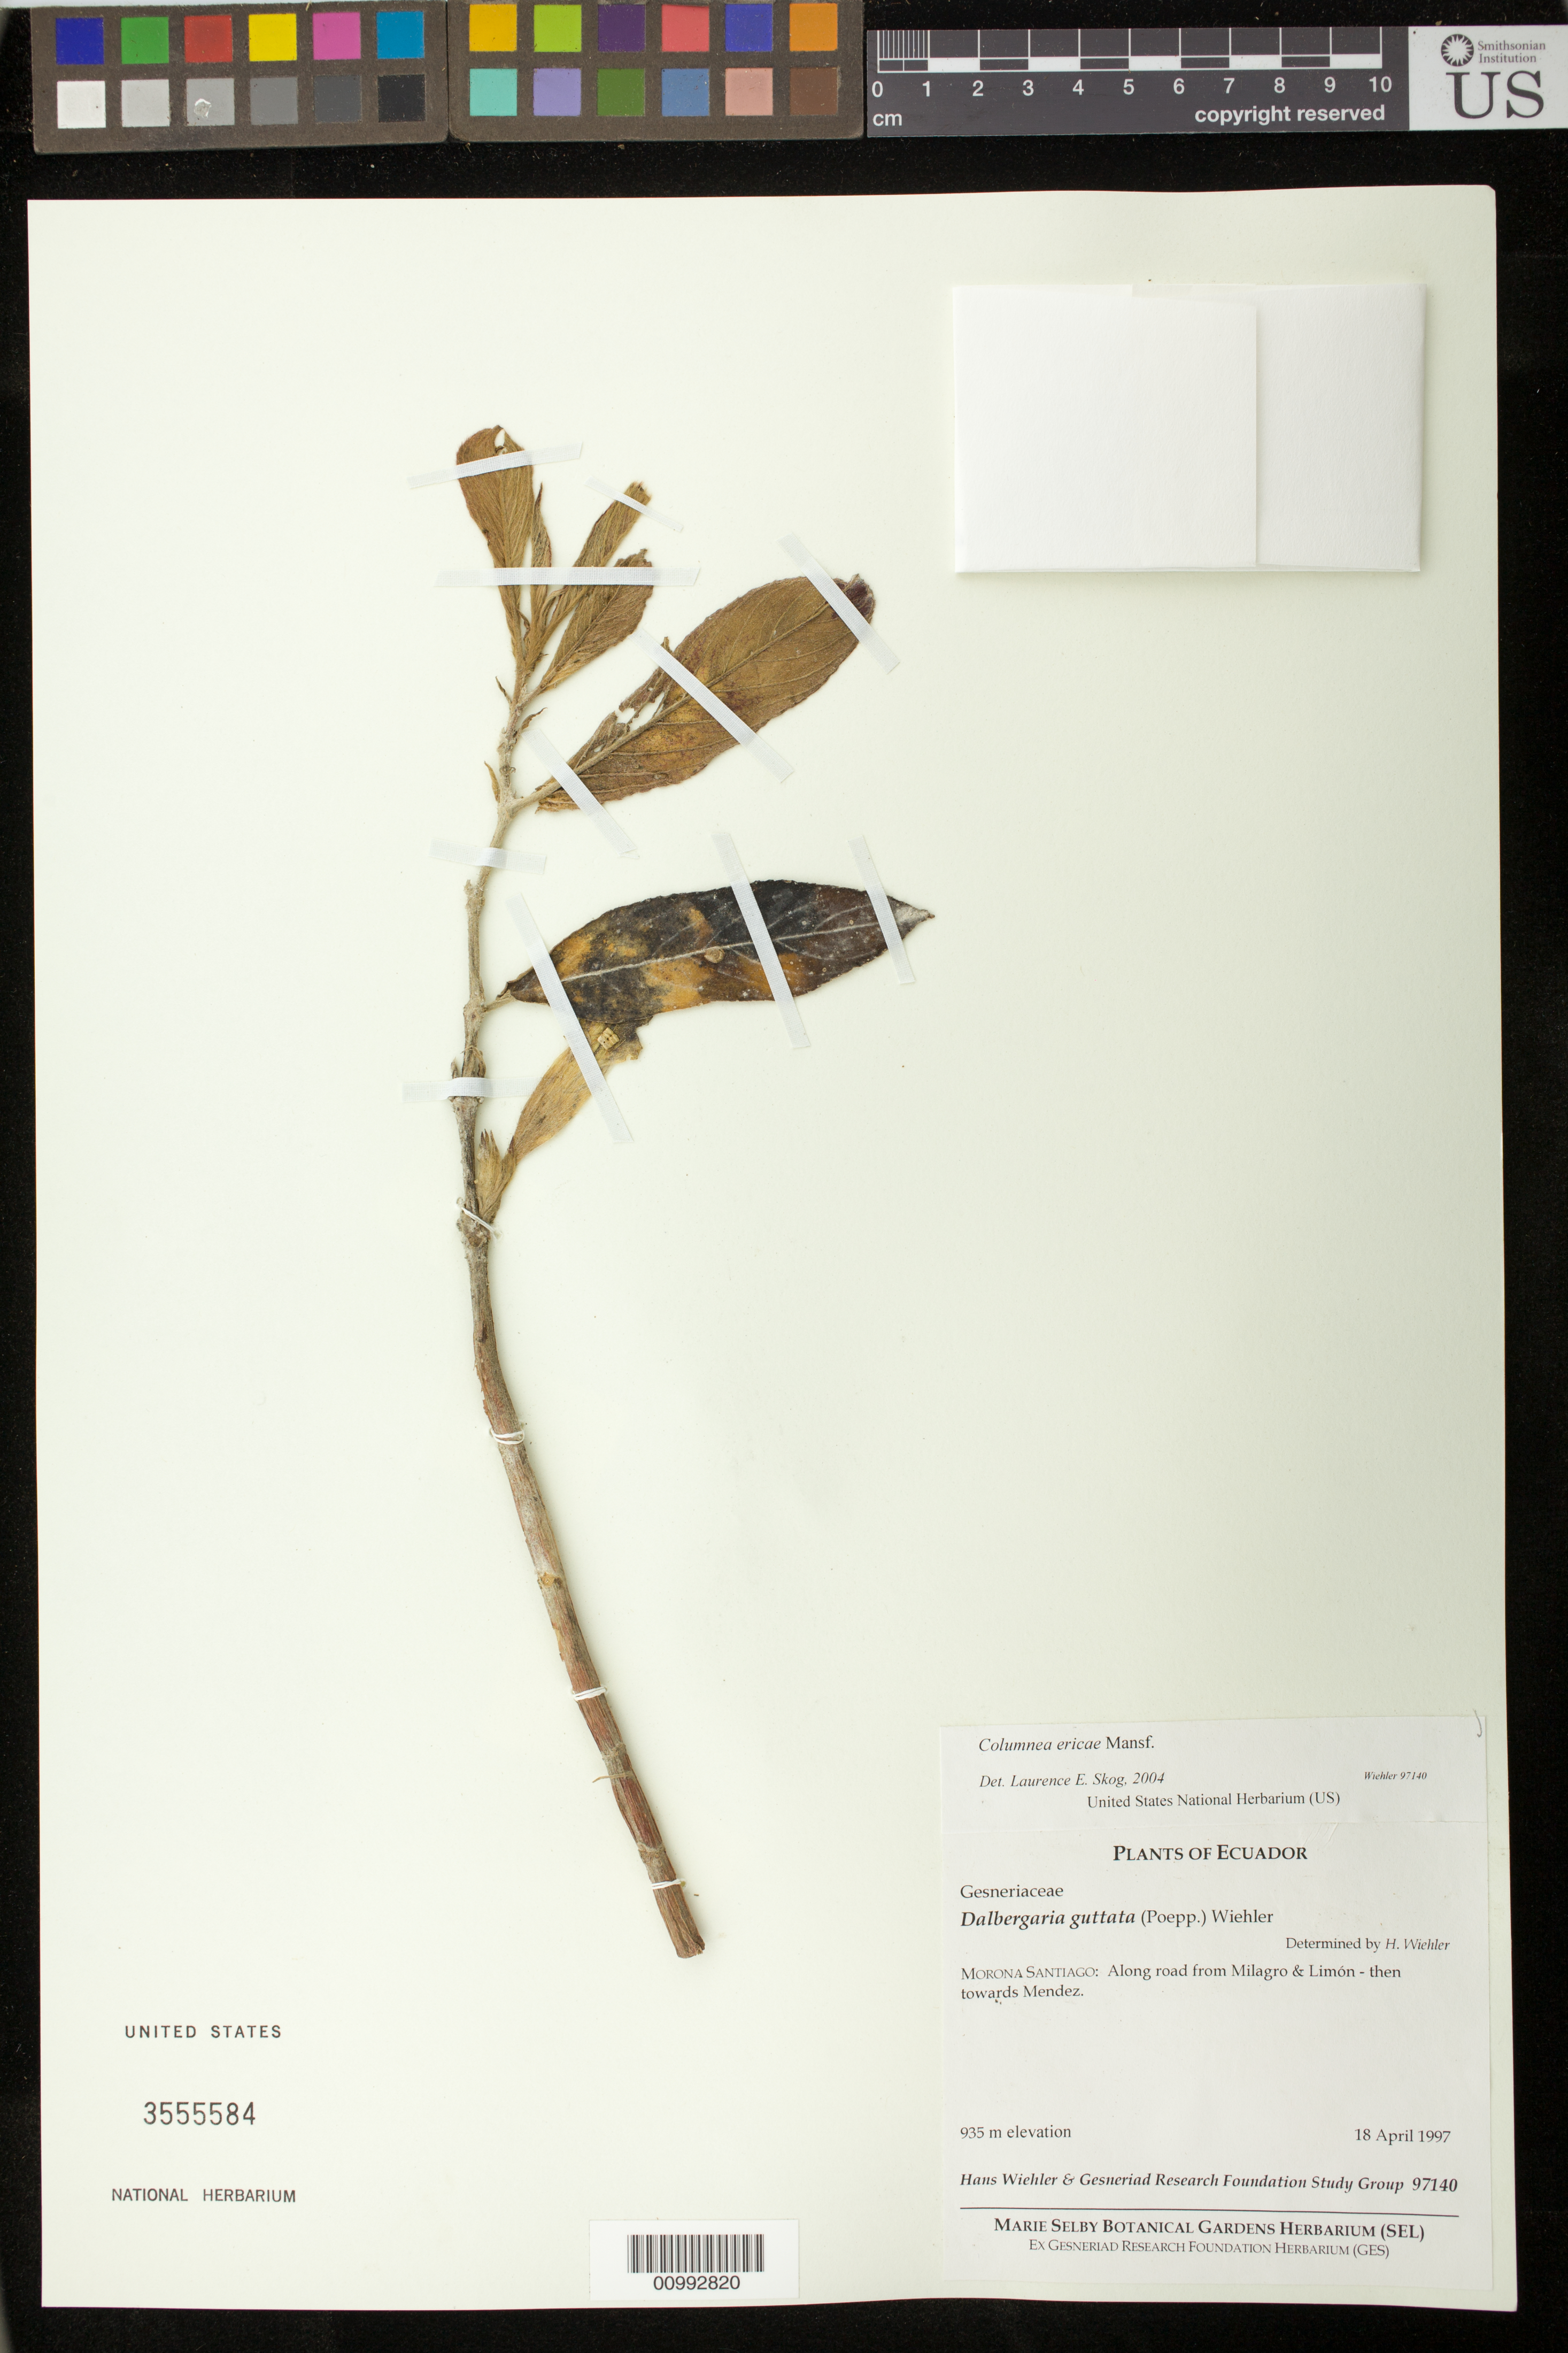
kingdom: Plantae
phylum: Tracheophyta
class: Magnoliopsida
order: Lamiales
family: Gesneriaceae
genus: Columnea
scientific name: Columnea ericae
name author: Mansf.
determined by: Skog, Laurence E.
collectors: H. J. Wiehler & GRF Study Group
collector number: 97140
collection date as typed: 18 Apr 1997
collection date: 1997-04-18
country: Ecuador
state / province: Morona-Santiago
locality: Morona-Santiago: along road from Milagro & Limón - then towards Mendez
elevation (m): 935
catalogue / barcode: US 3555584